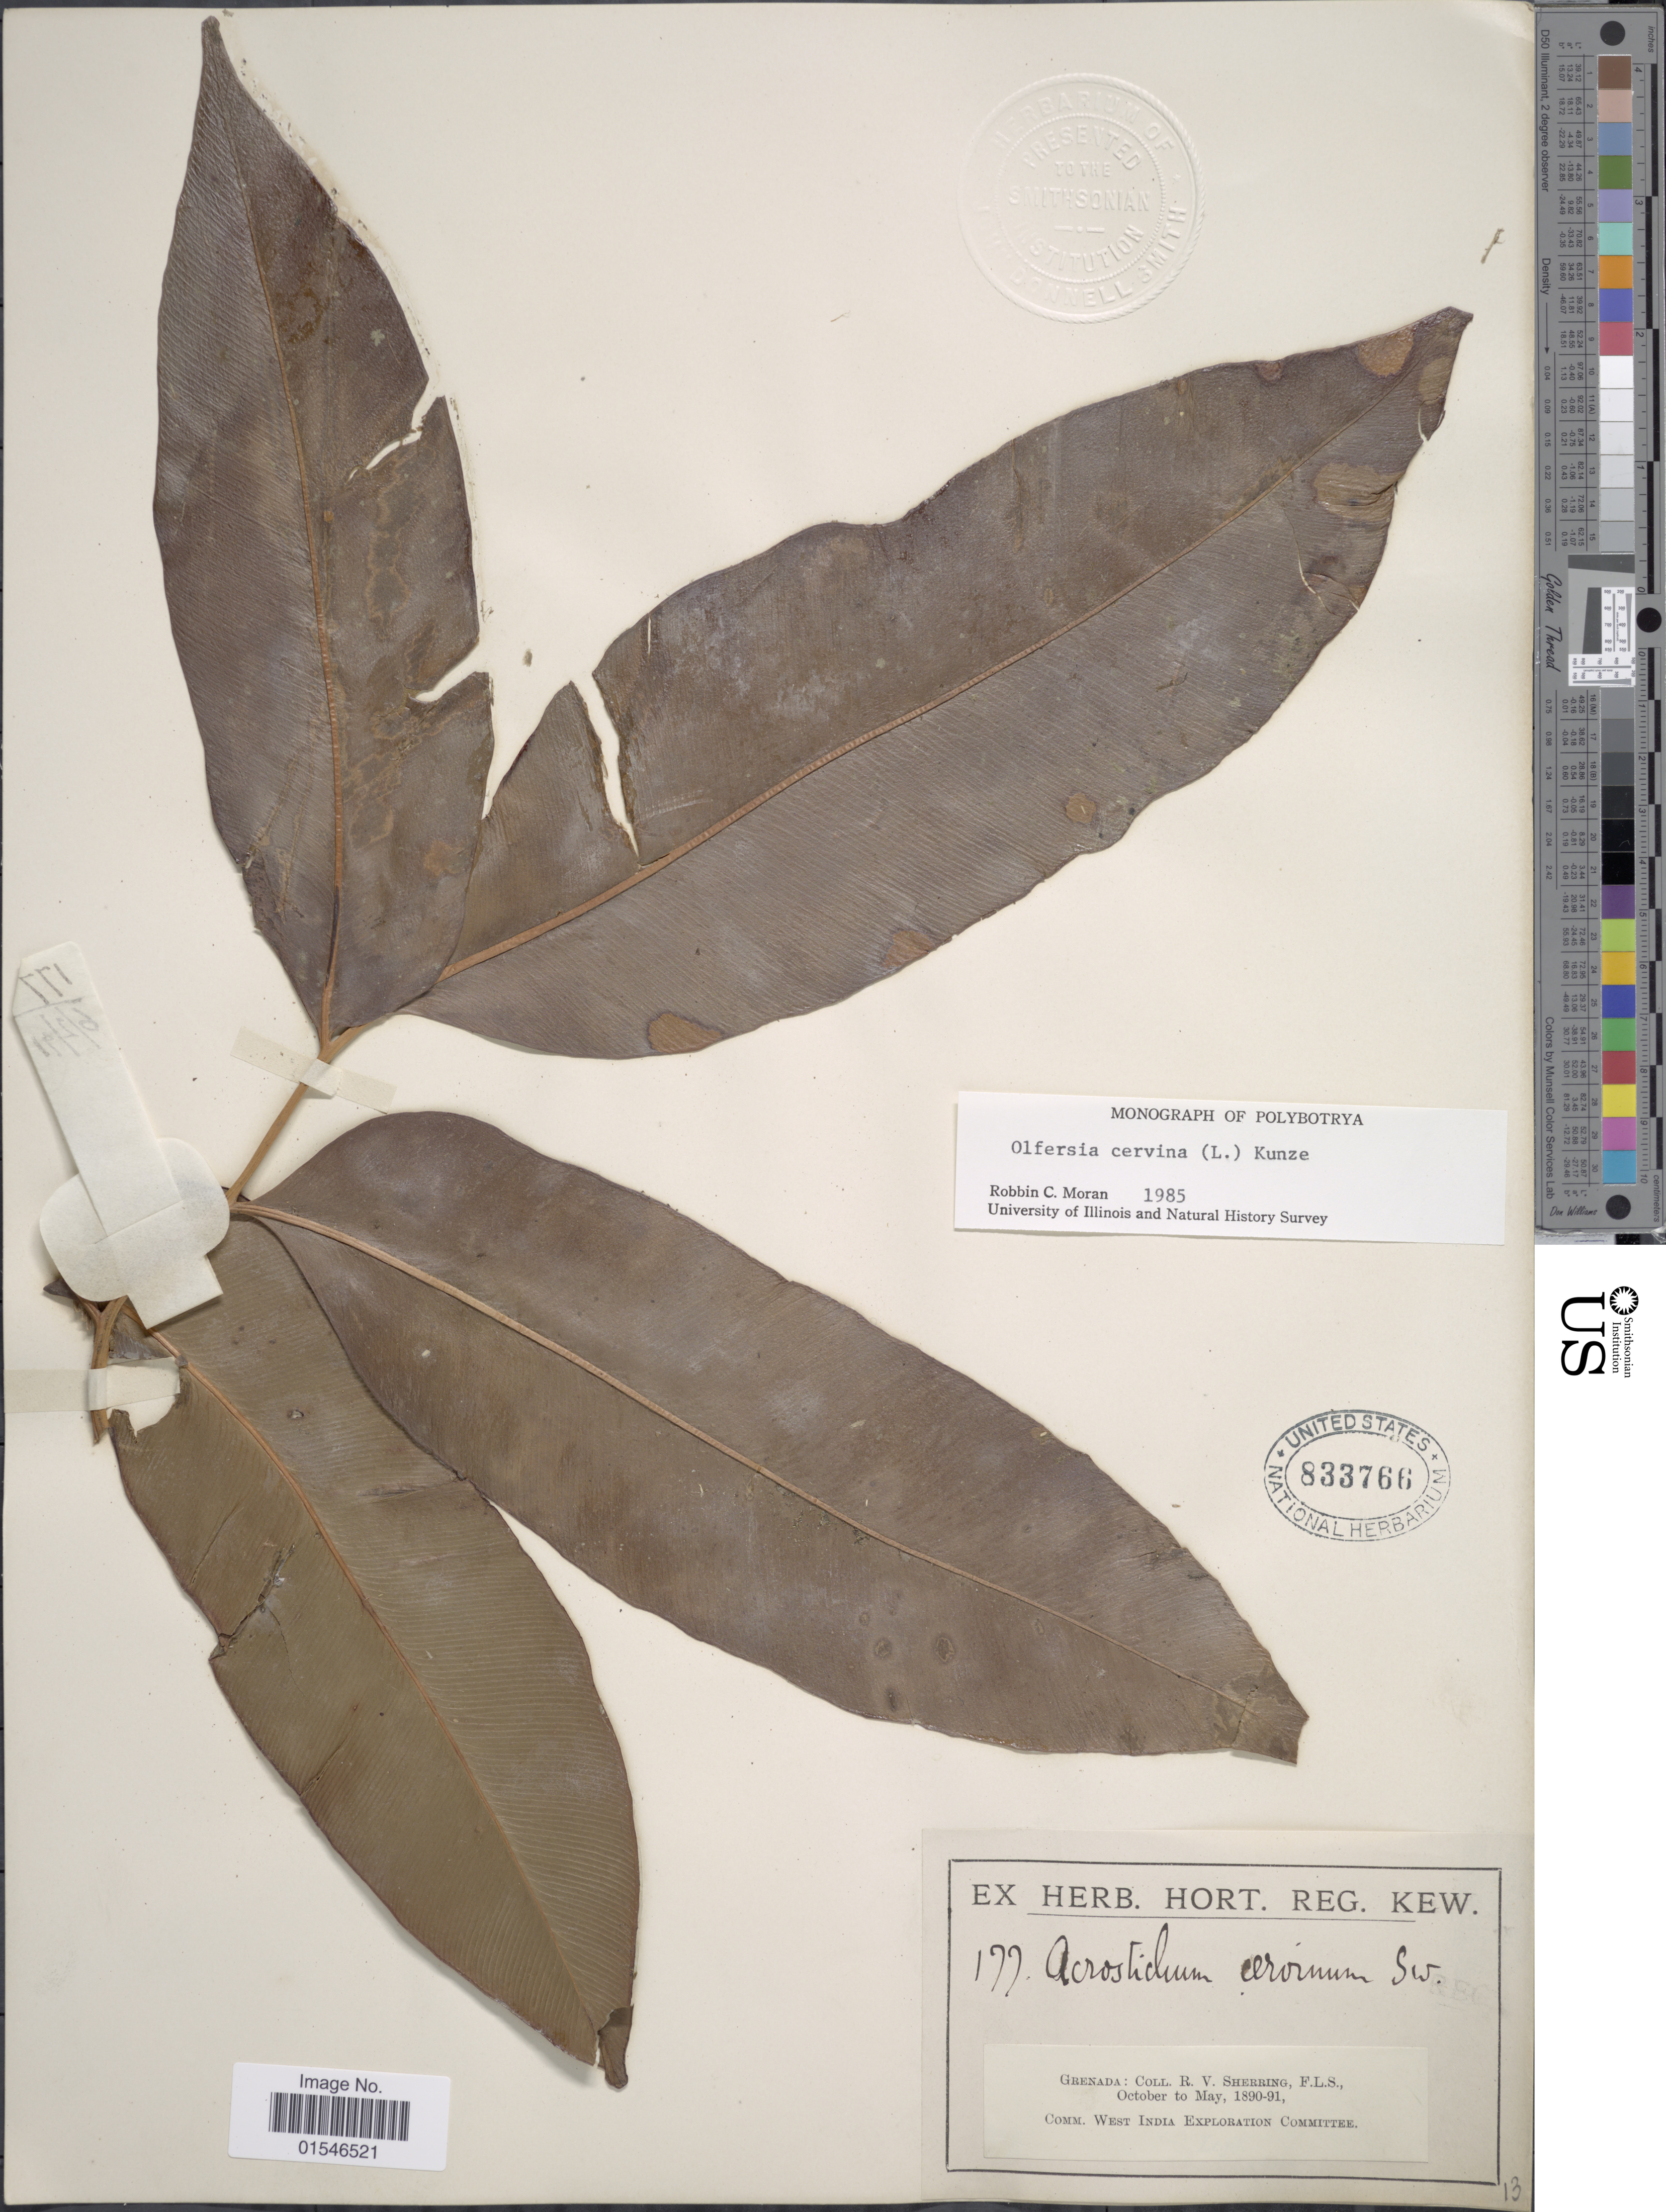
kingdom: Plantae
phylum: Tracheophyta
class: Polypodiopsida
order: Polypodiales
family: Dryopteridaceae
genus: Olfersia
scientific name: Olfersia cervina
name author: (L.) Kunze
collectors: R. Sherring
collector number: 177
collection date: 1890-10/1891-05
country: Grenada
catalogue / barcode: US 833766